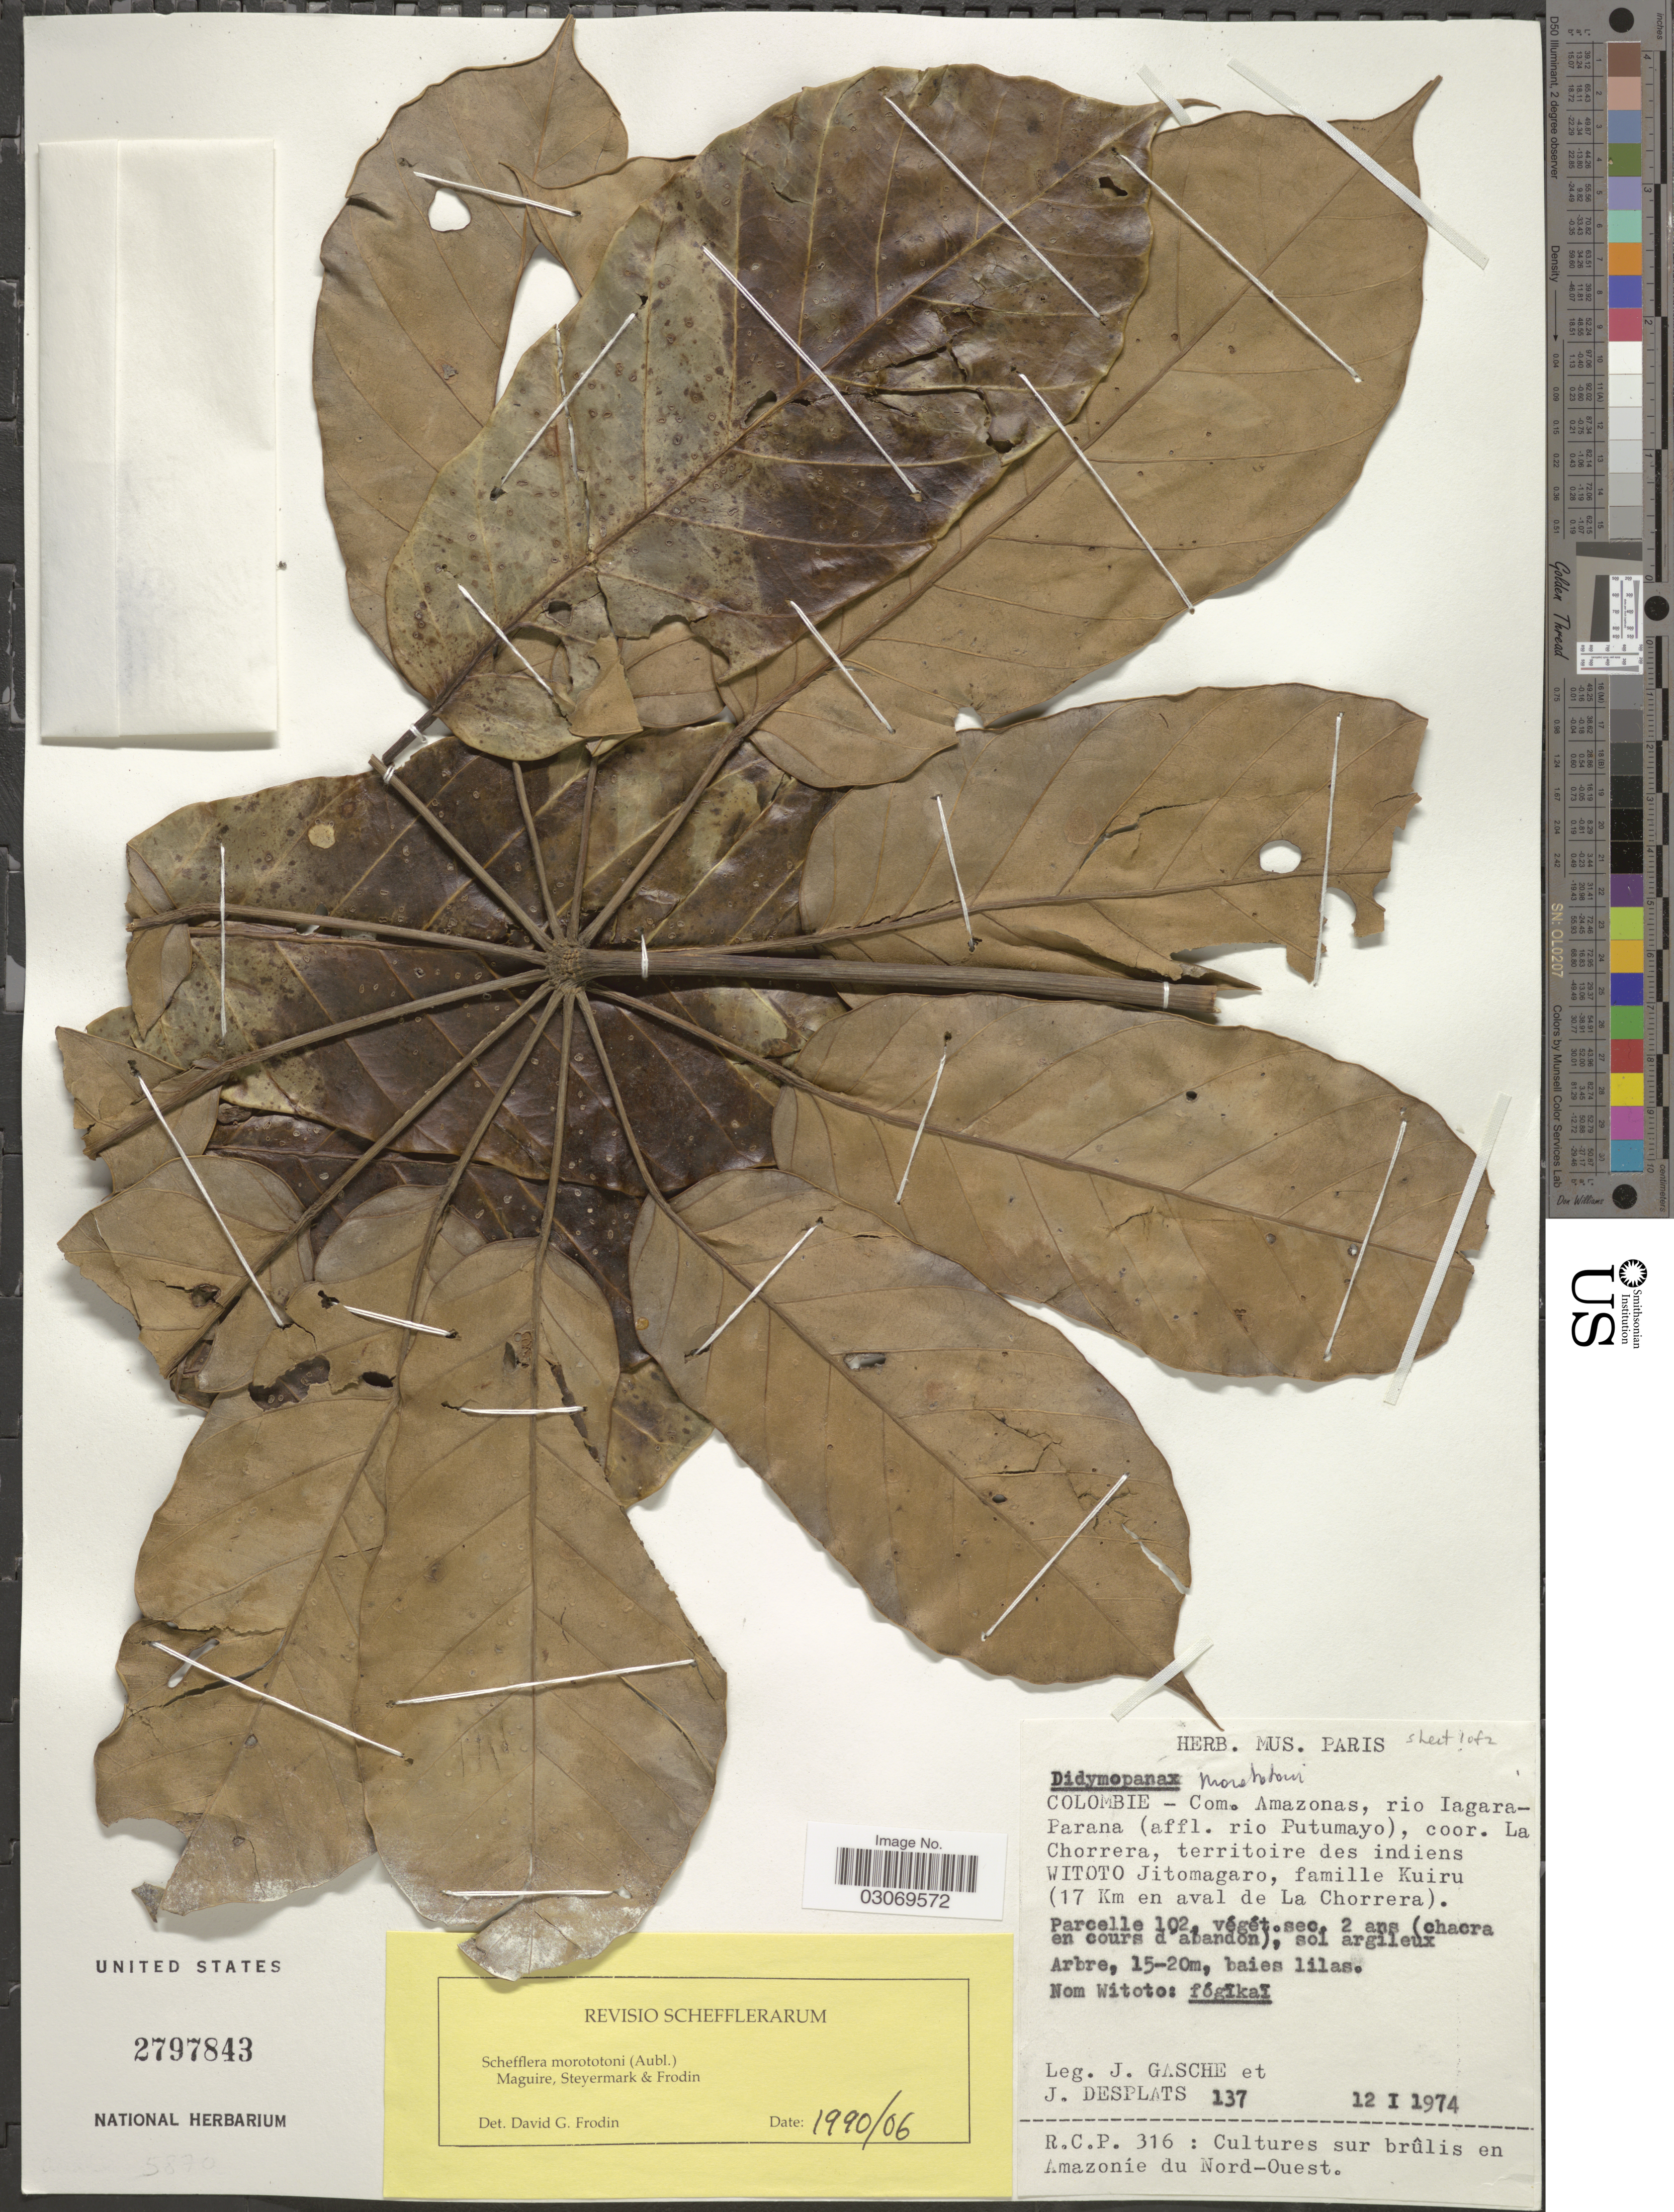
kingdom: Plantae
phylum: Tracheophyta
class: Magnoliopsida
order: Apiales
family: Araliaceae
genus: Schefflera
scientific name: Schefflera morototoni (Aubl.) Maguire, Steyerm. & Frodin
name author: (Aubl.) Maguire et al.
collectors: J. Gasche & J. Desplats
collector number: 137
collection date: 1974-01-12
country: Colombia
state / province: Amazônas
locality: Colombie - Com. Amazonas, rio Iagara-Parana (affl. rio Putumayo), coor. La Chorrera, territoire des indiens Witoto Jitomagaro, famille Kuiru (17 Km en aval de La Chorrera).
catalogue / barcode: US 2797843